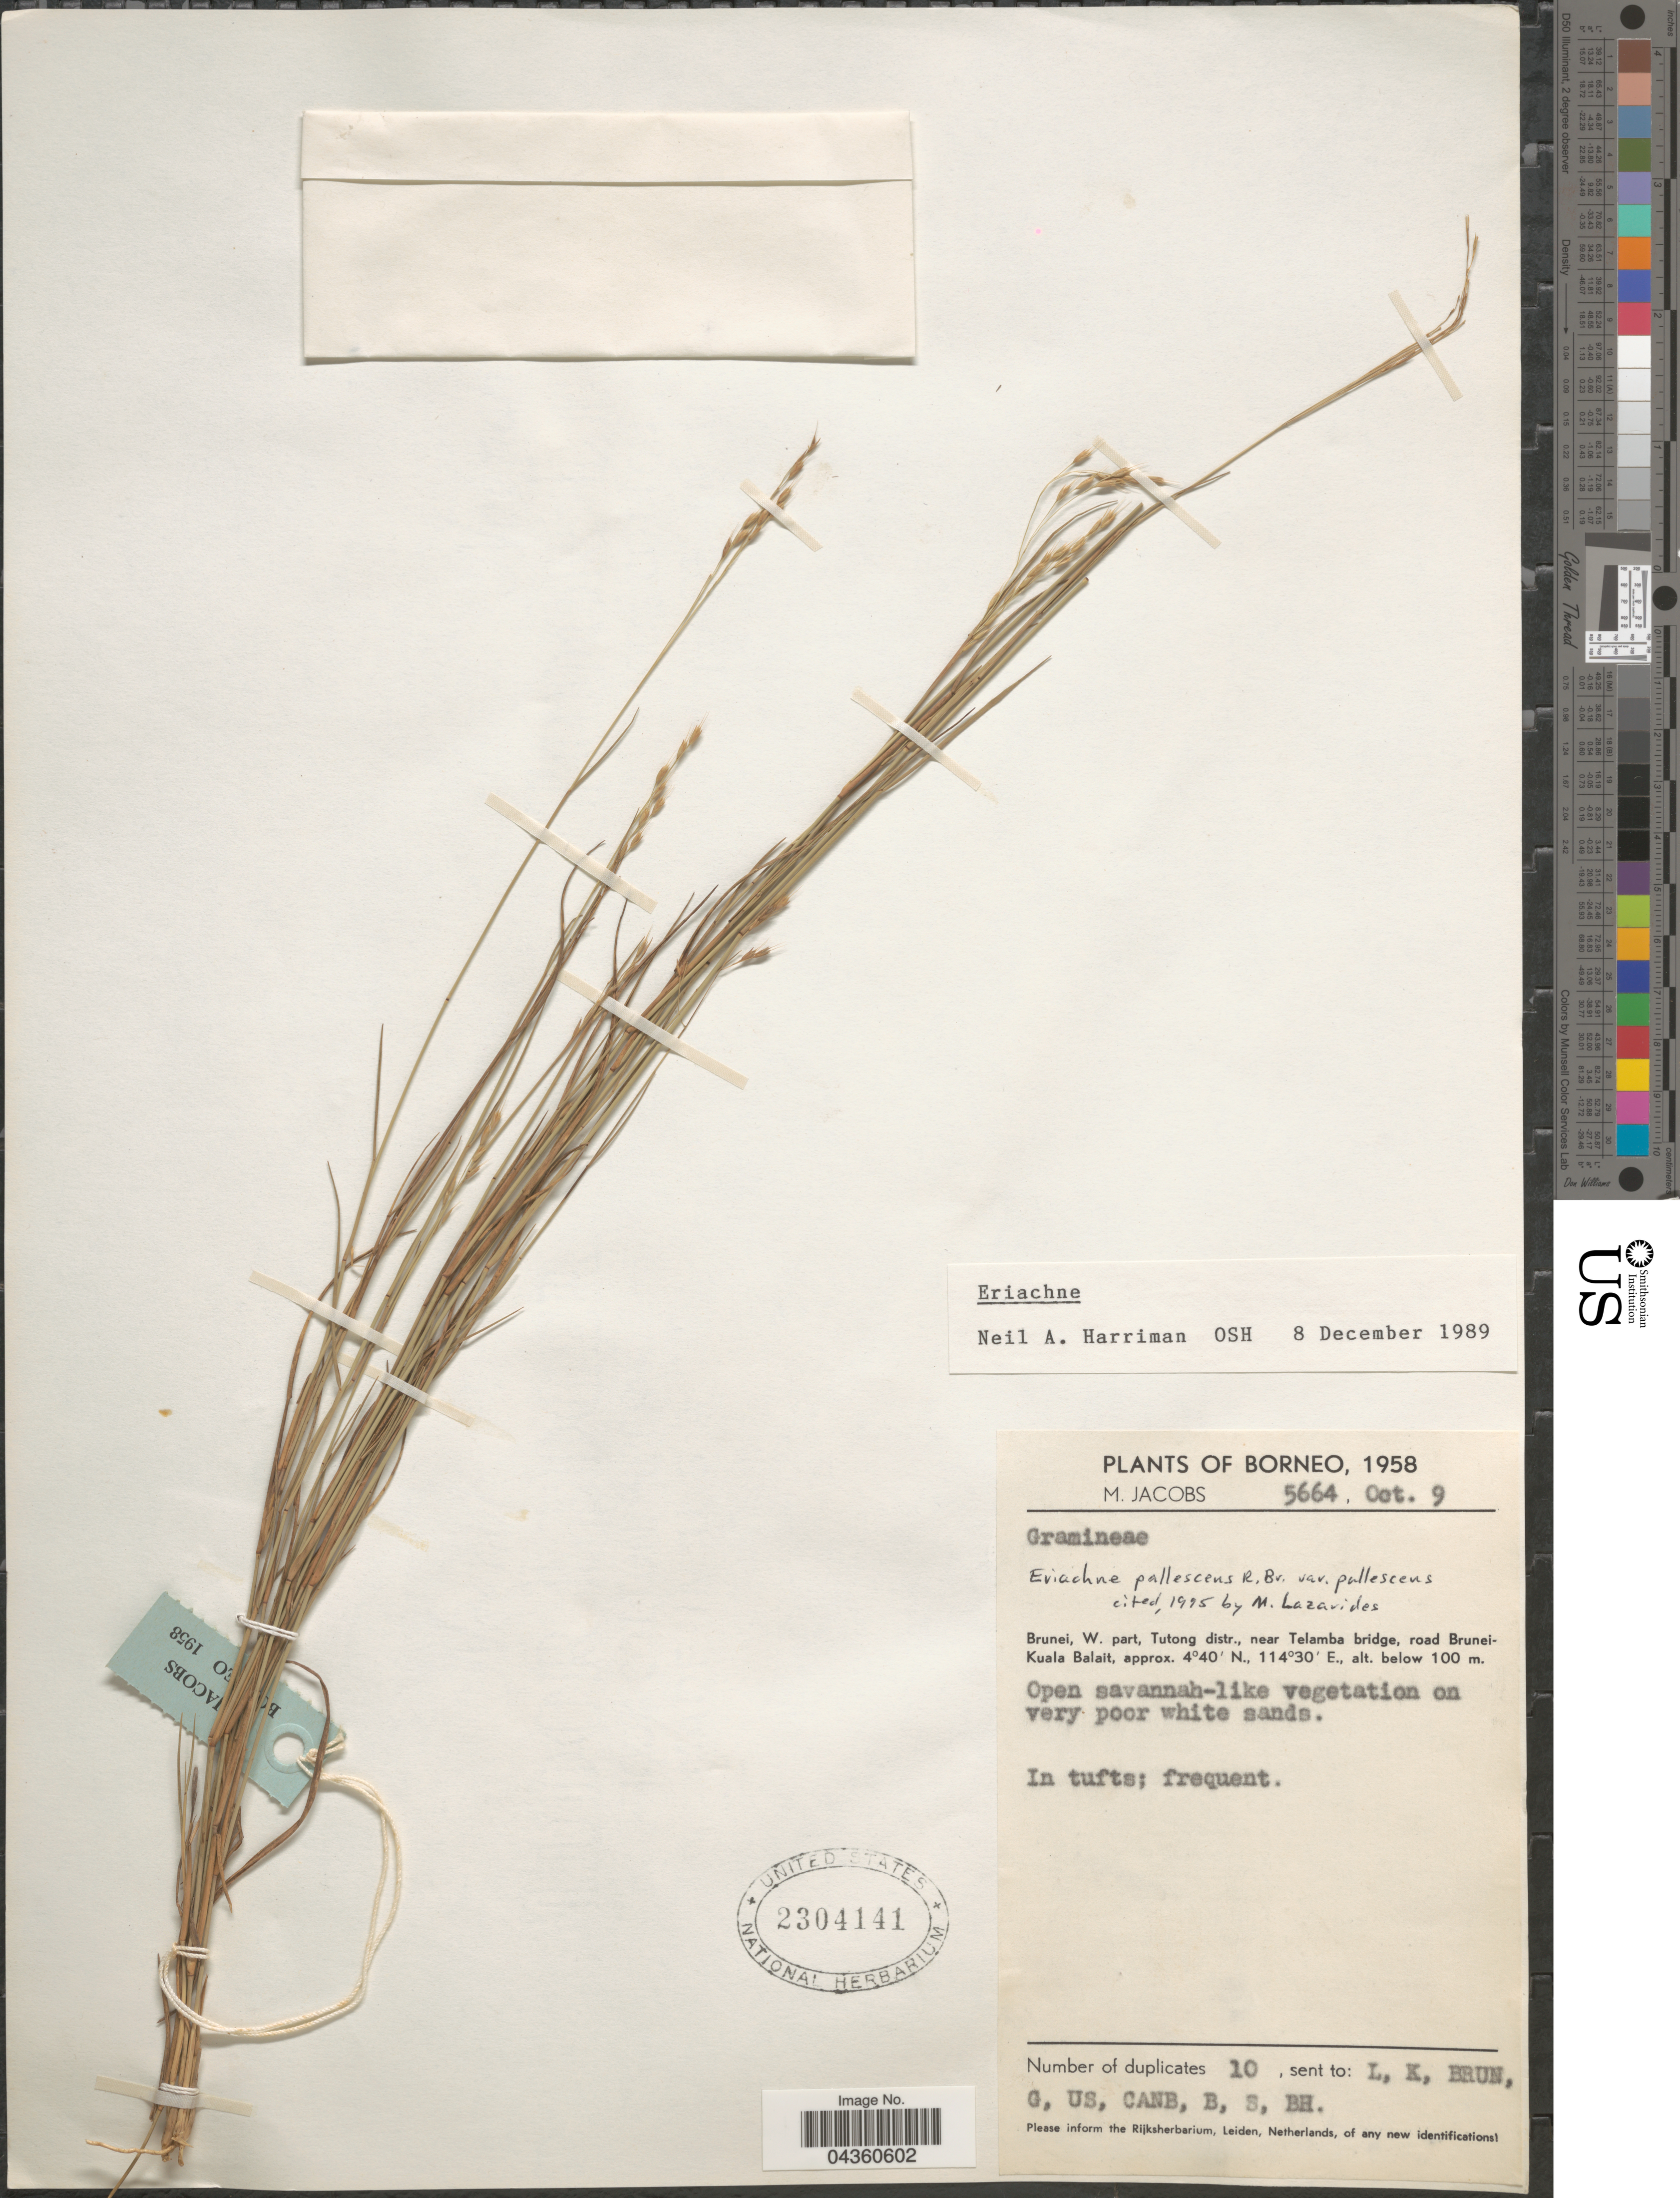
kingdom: Plantae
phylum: Tracheophyta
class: Liliopsida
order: Poales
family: Poaceae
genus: Eriachne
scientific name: Eriachne pallescens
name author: R. Br.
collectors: M. Jacobs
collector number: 5664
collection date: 1958-10-09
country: Brunei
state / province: Tutong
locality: Borneo. Brunei, W. part, Tutong distr., near Telamba bridge, road Brunei-Kuala Balait. Open savannah-like vegetation on very poor white sands.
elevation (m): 100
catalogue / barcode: US 2304141